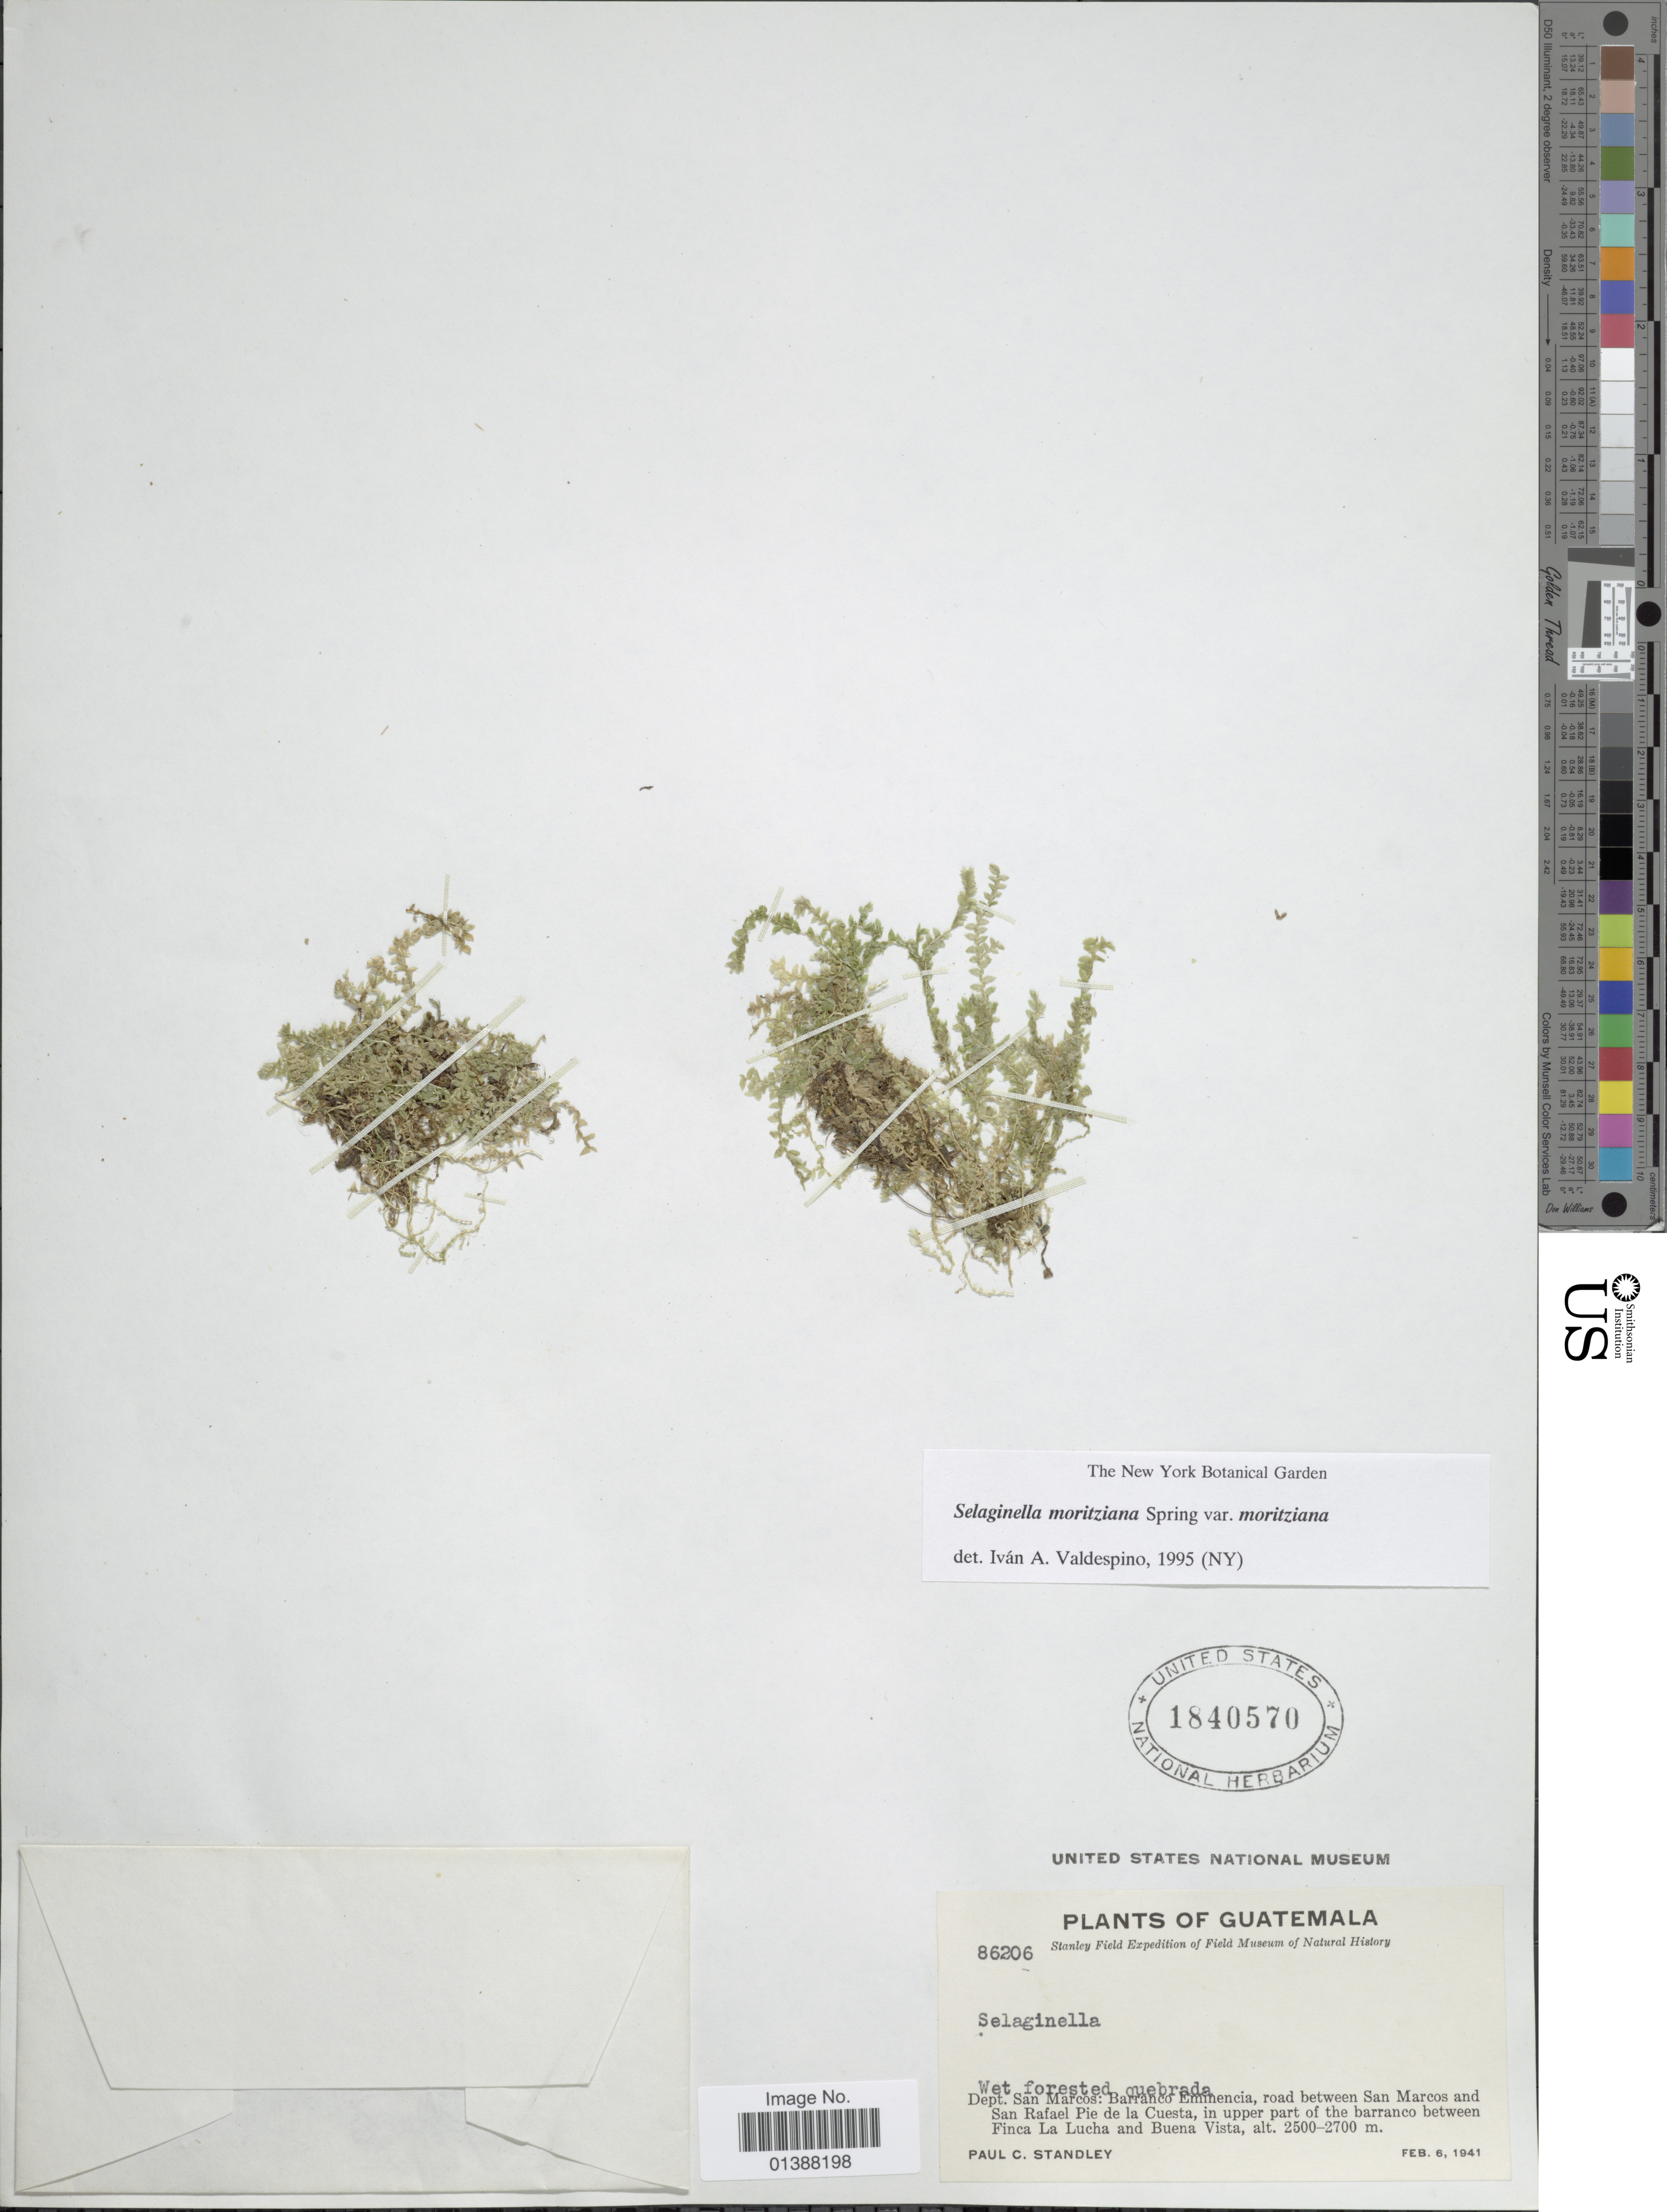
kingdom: Plantae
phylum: Tracheophyta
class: Lycopodiopsida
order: Selaginellales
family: Selaginellaceae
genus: Selaginella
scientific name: Selaginella moritziana var. moritziana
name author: Spring ex Klotzsch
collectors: P. C. Standley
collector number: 86206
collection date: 1941-02-06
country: Guatemala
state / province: San Marcos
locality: Dept San Marcos: Barranco Eminencia, road between San Marcos and San Rafael Pie de la Cuesta, in upper part of the barranco between Finca La Lucha and Buena Vista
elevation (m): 2500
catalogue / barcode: US 1840570